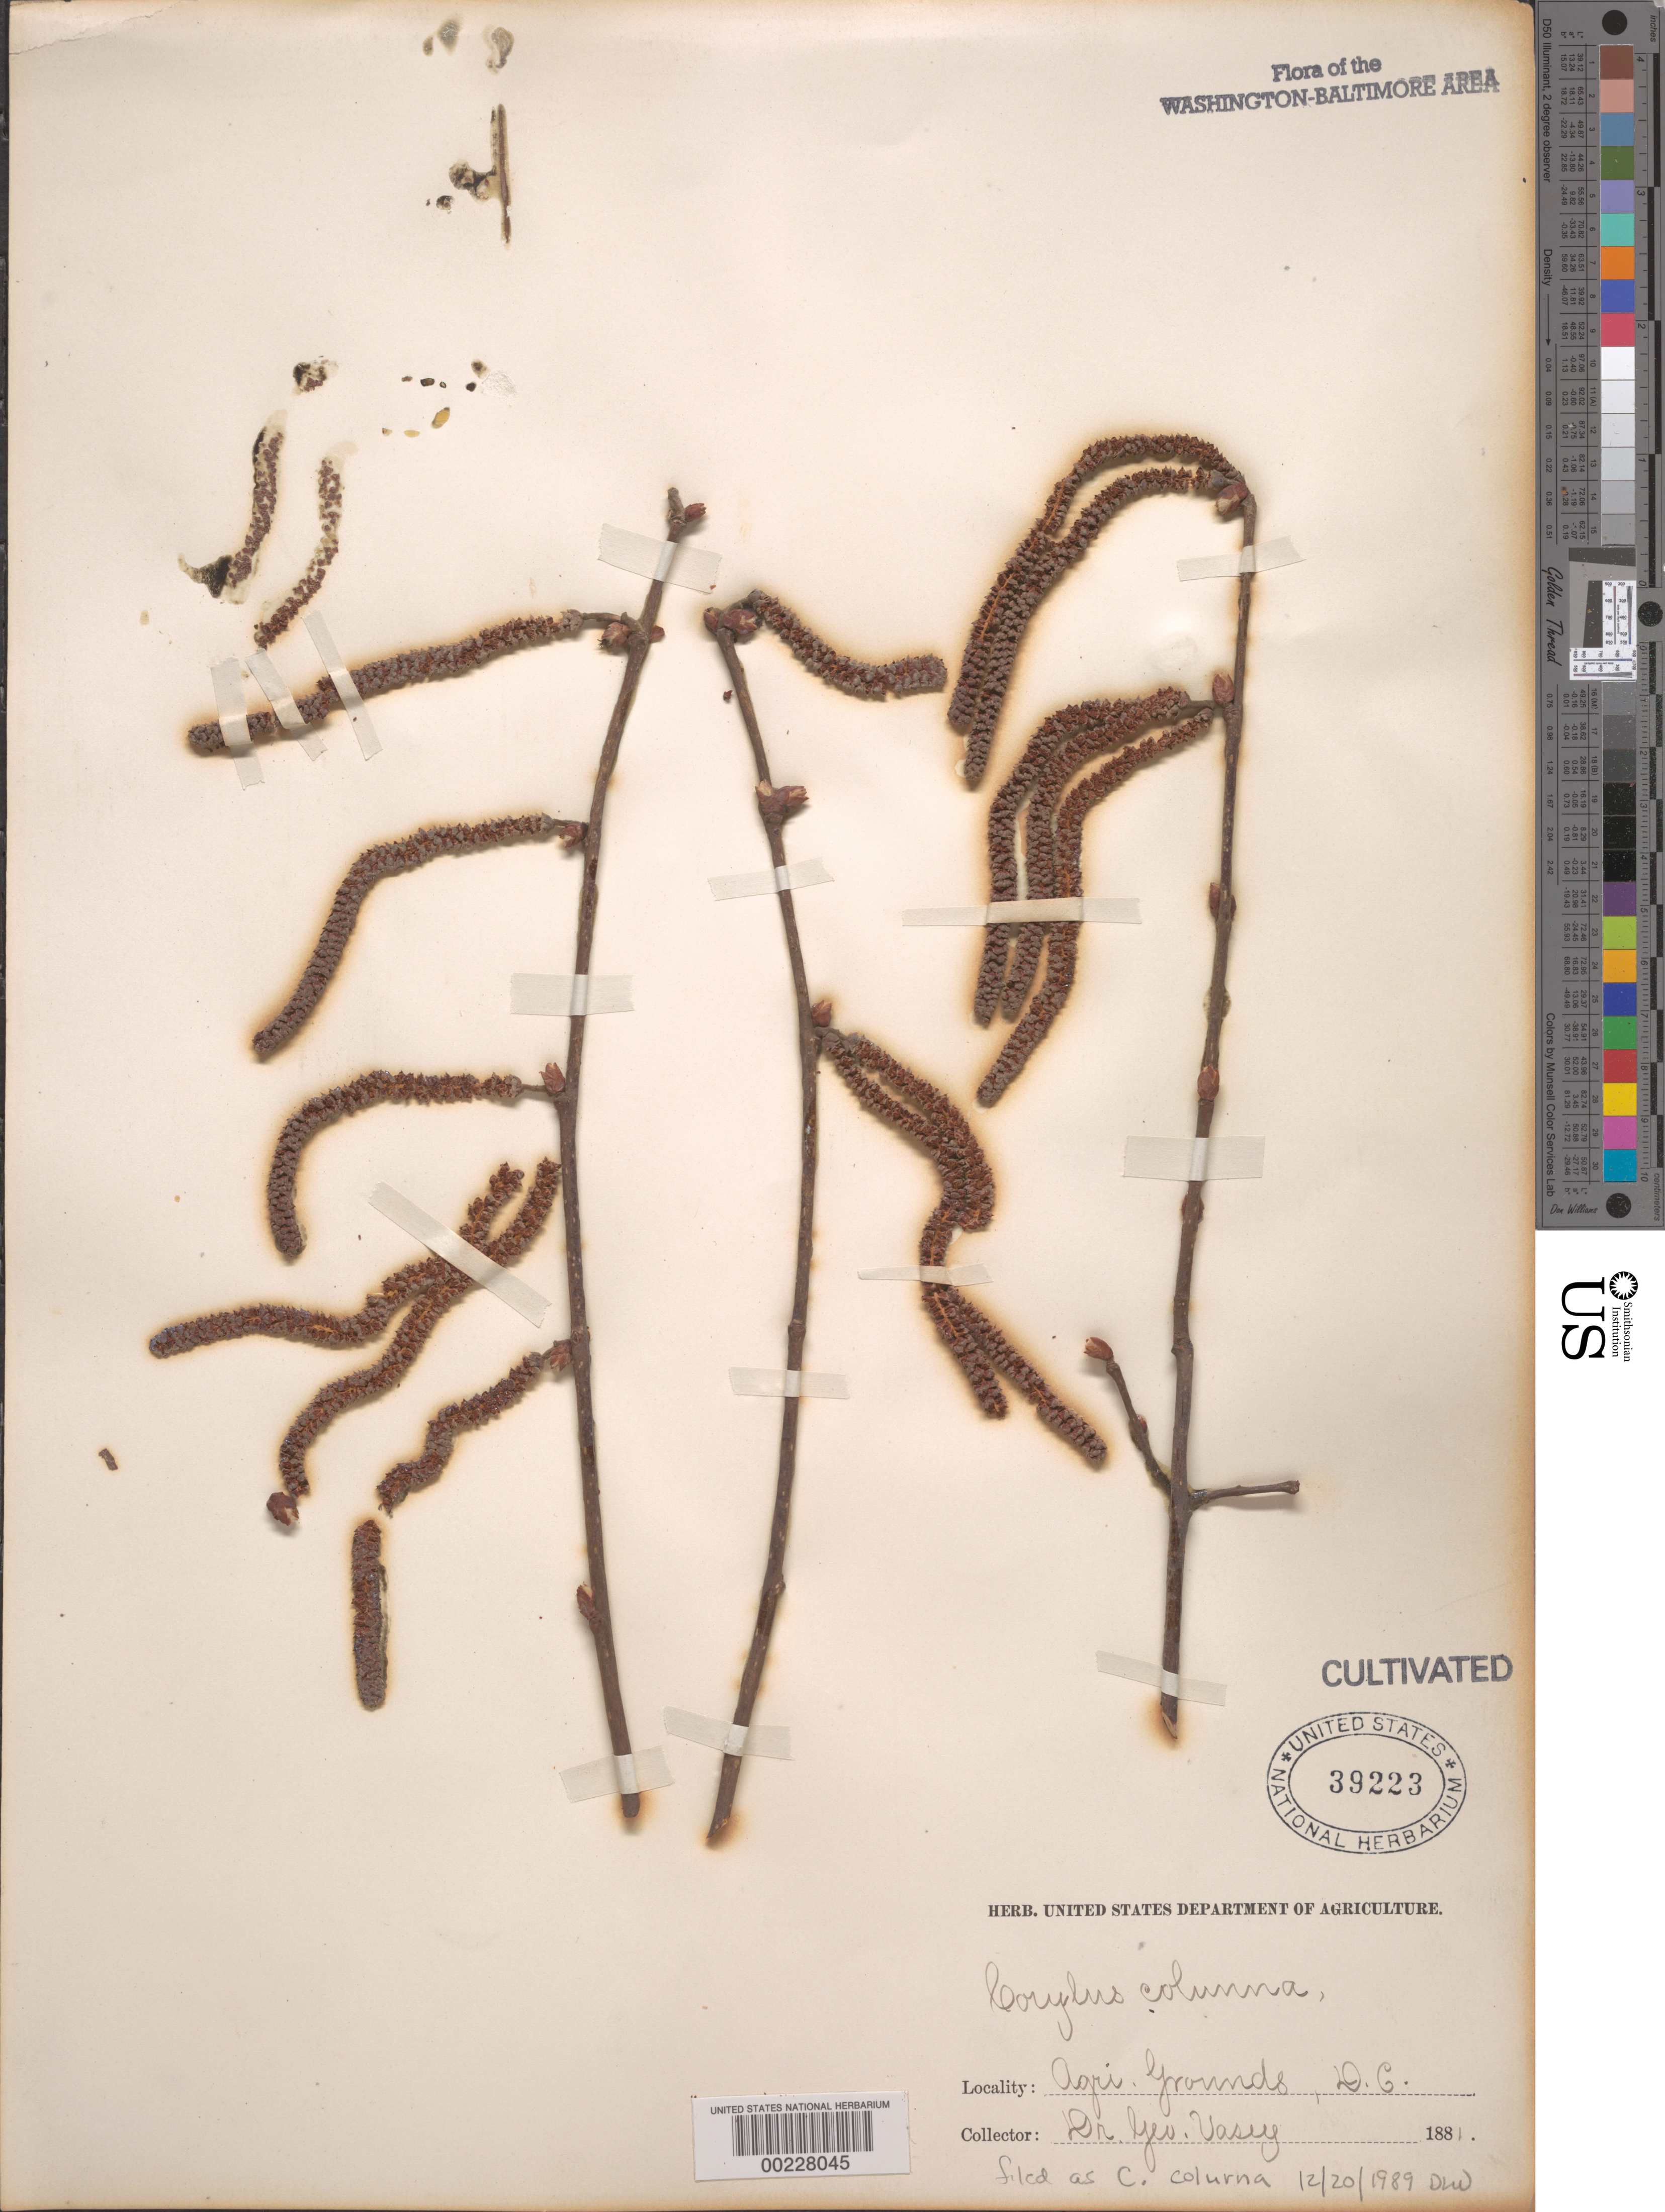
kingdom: Plantae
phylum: Tracheophyta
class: Magnoliopsida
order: Fagales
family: Betulaceae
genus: Corylus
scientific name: Corylus colurna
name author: L.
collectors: G. R. Vasey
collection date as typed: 1881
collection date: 1881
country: United States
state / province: District of Columbia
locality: Agricultural grounds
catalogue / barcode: US 39223